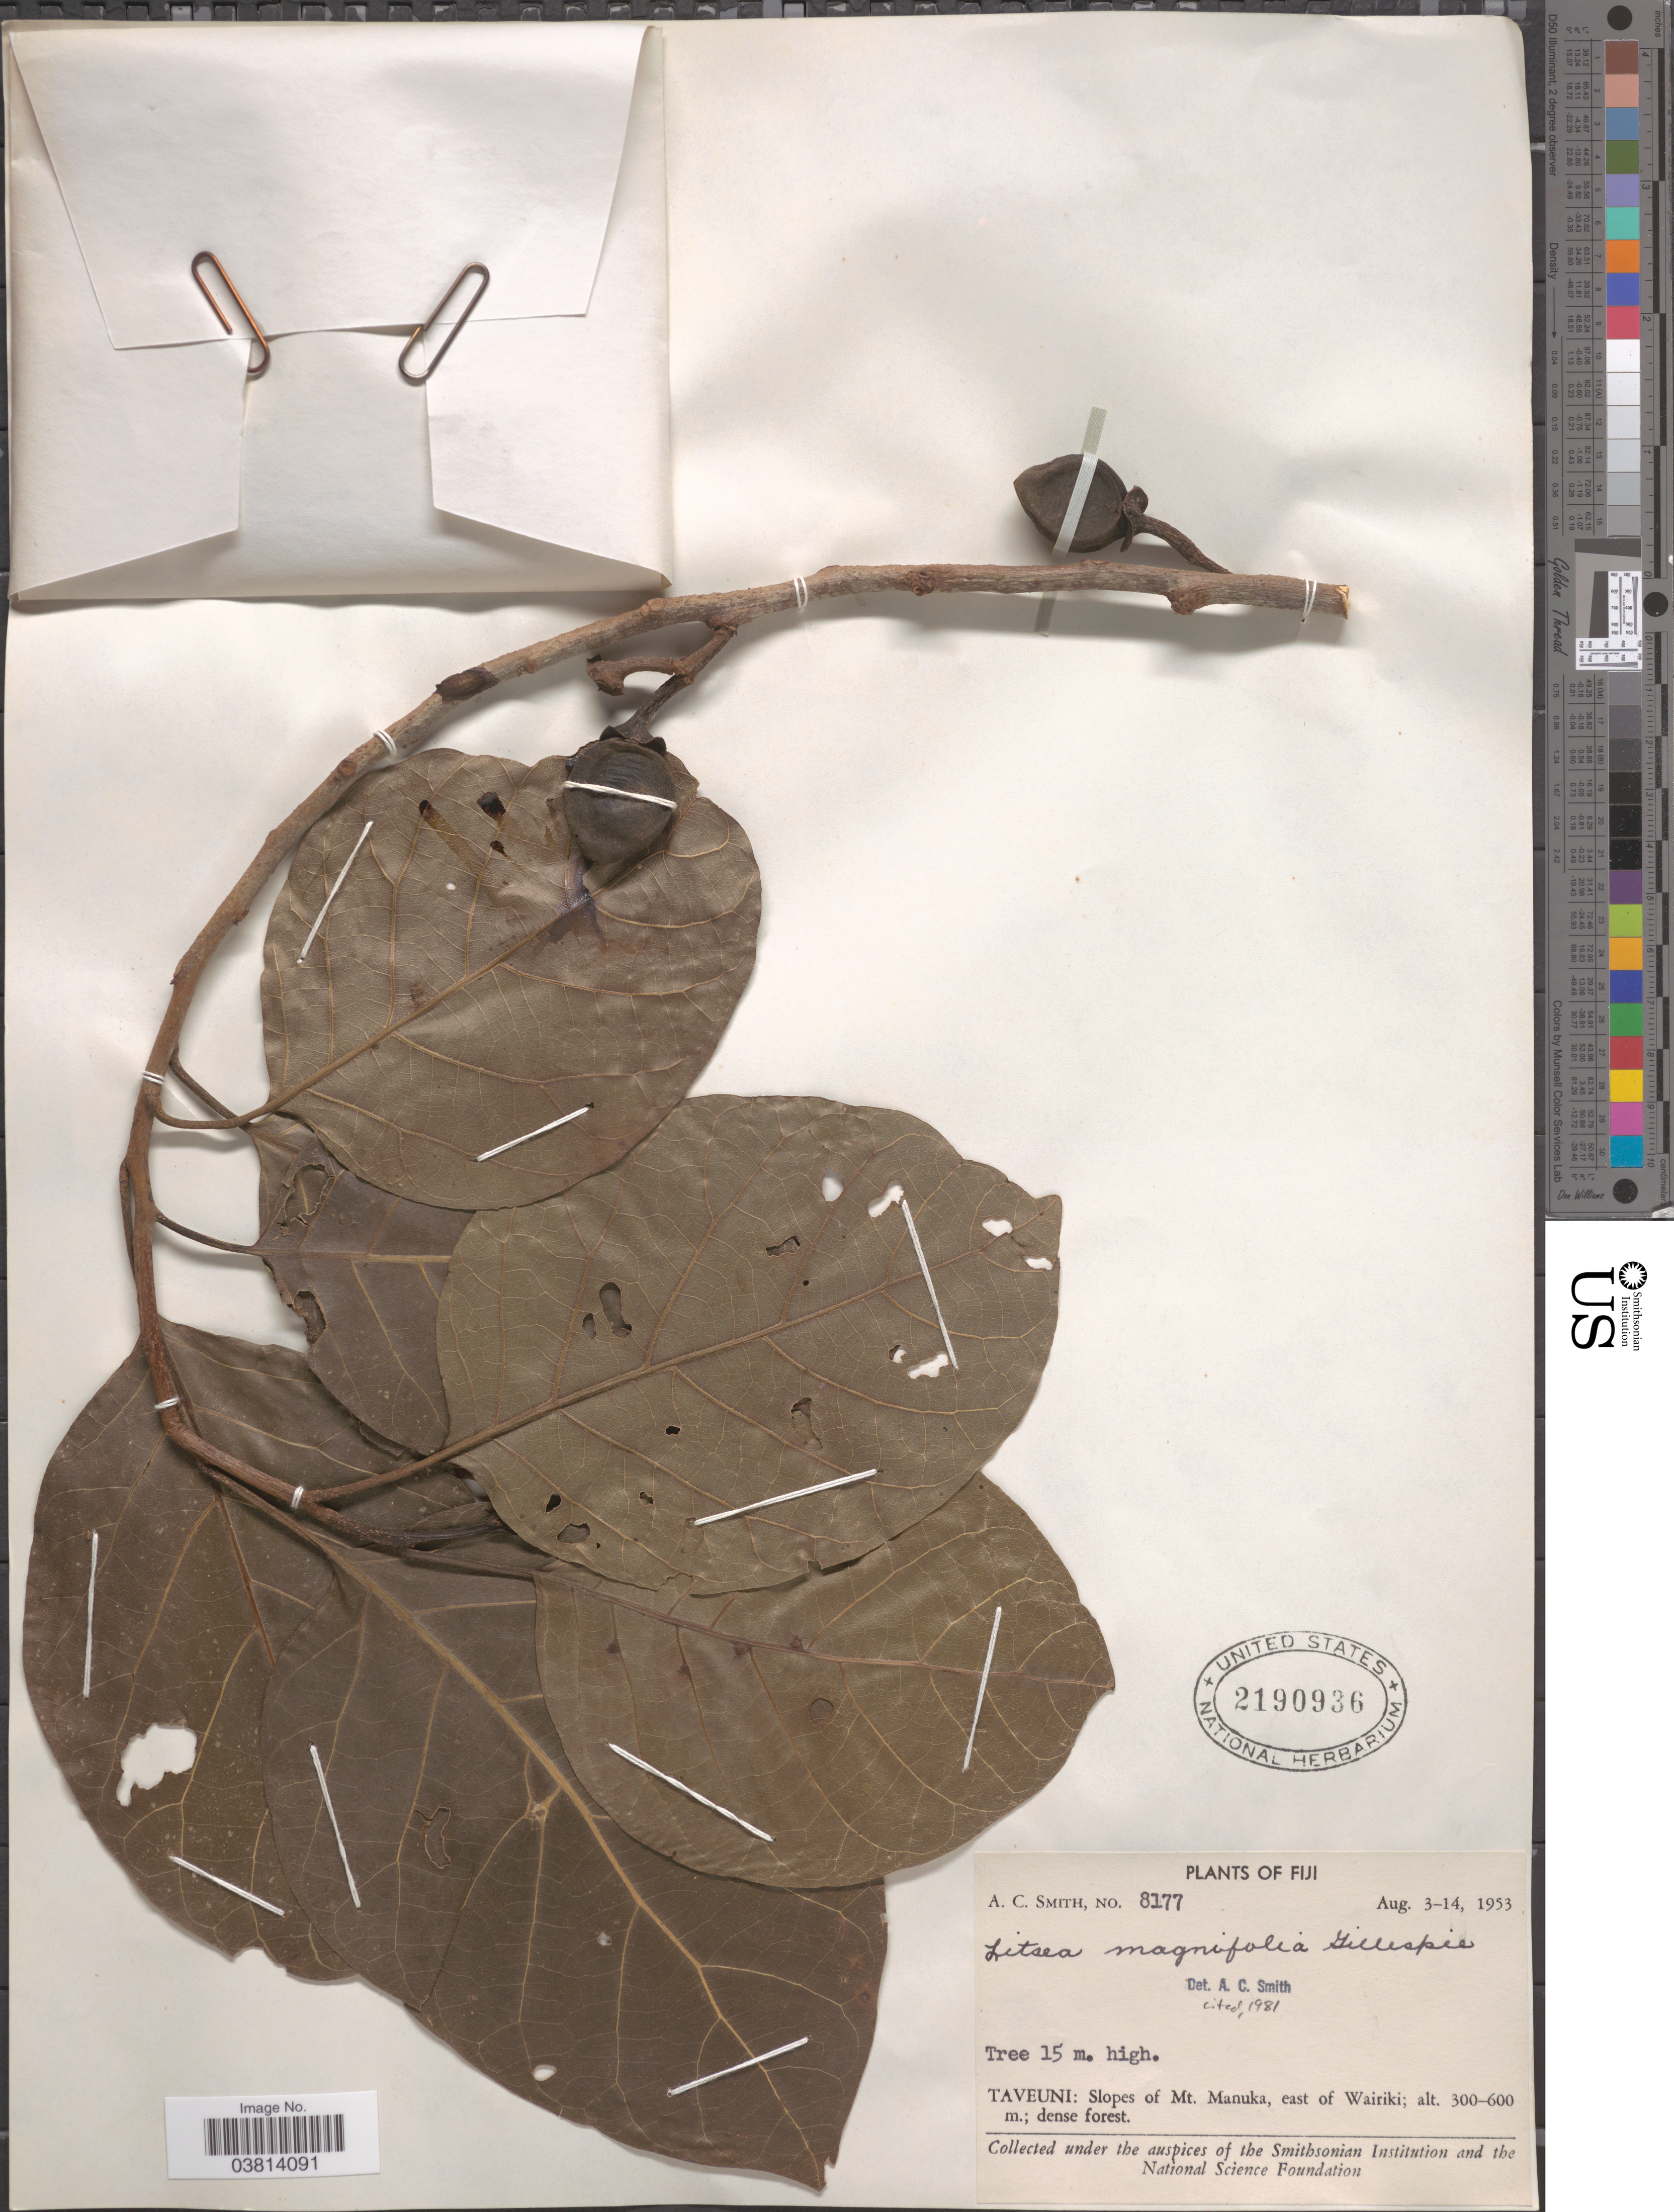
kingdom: Plantae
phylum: Tracheophyta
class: Magnoliopsida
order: Laurales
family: Lauraceae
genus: Litsea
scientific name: Litsea magnifolia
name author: Christoph.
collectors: A. C. Smith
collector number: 8177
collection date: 1953-08-03/1953-08-14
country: Fiji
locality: Taveuni: Slopes of Mt. Manuka, east of Wairiki.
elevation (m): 300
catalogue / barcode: US 2190936